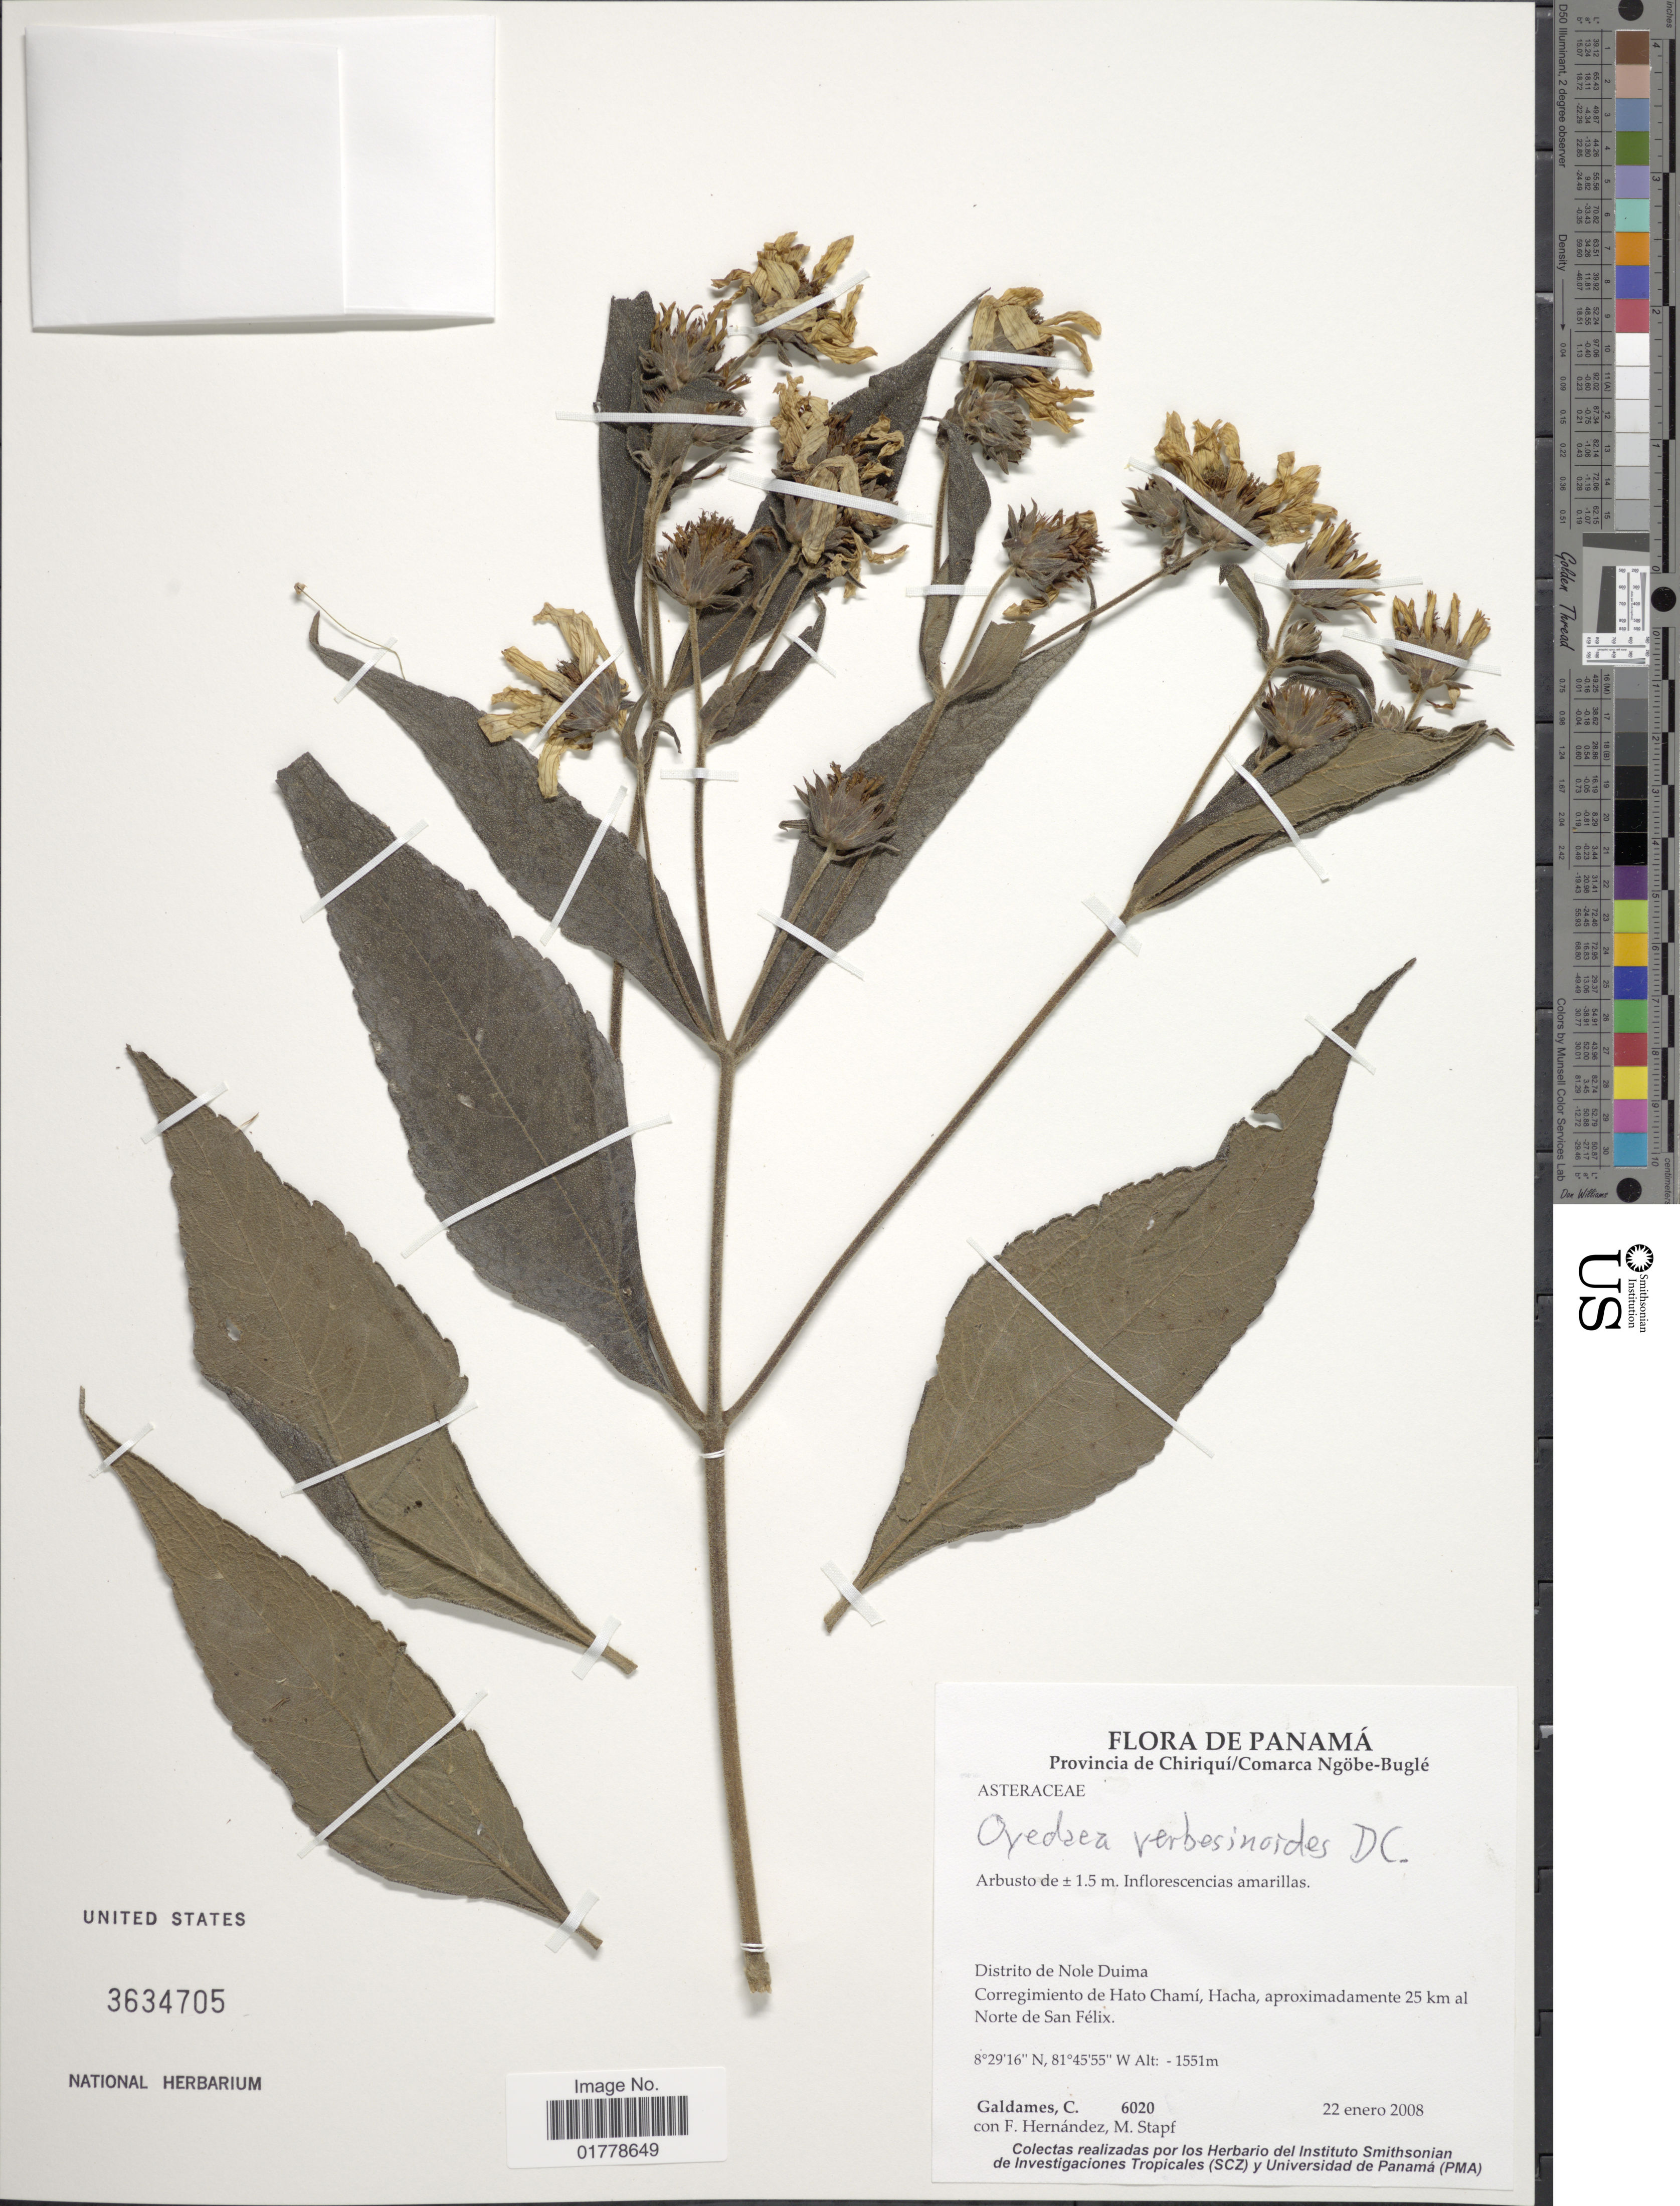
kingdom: Plantae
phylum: Tracheophyta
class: Magnoliopsida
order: Asterales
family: Asteraceae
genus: Oyedaea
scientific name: Oyedaea verbesinoides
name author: DC.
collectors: C. Galdames, F. Hernandez & M. Stapf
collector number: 6020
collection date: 2008-01-22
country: Panama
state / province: Chiriqui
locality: Provincia de Chiriquí/Comarca Ngöbe-Buglé. Distrito de Nole Duima. Corregimiento de Hato Chamí, Hacha, aproximadamente 25 km al Norte de San Félix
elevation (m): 1551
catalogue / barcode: US 3634705